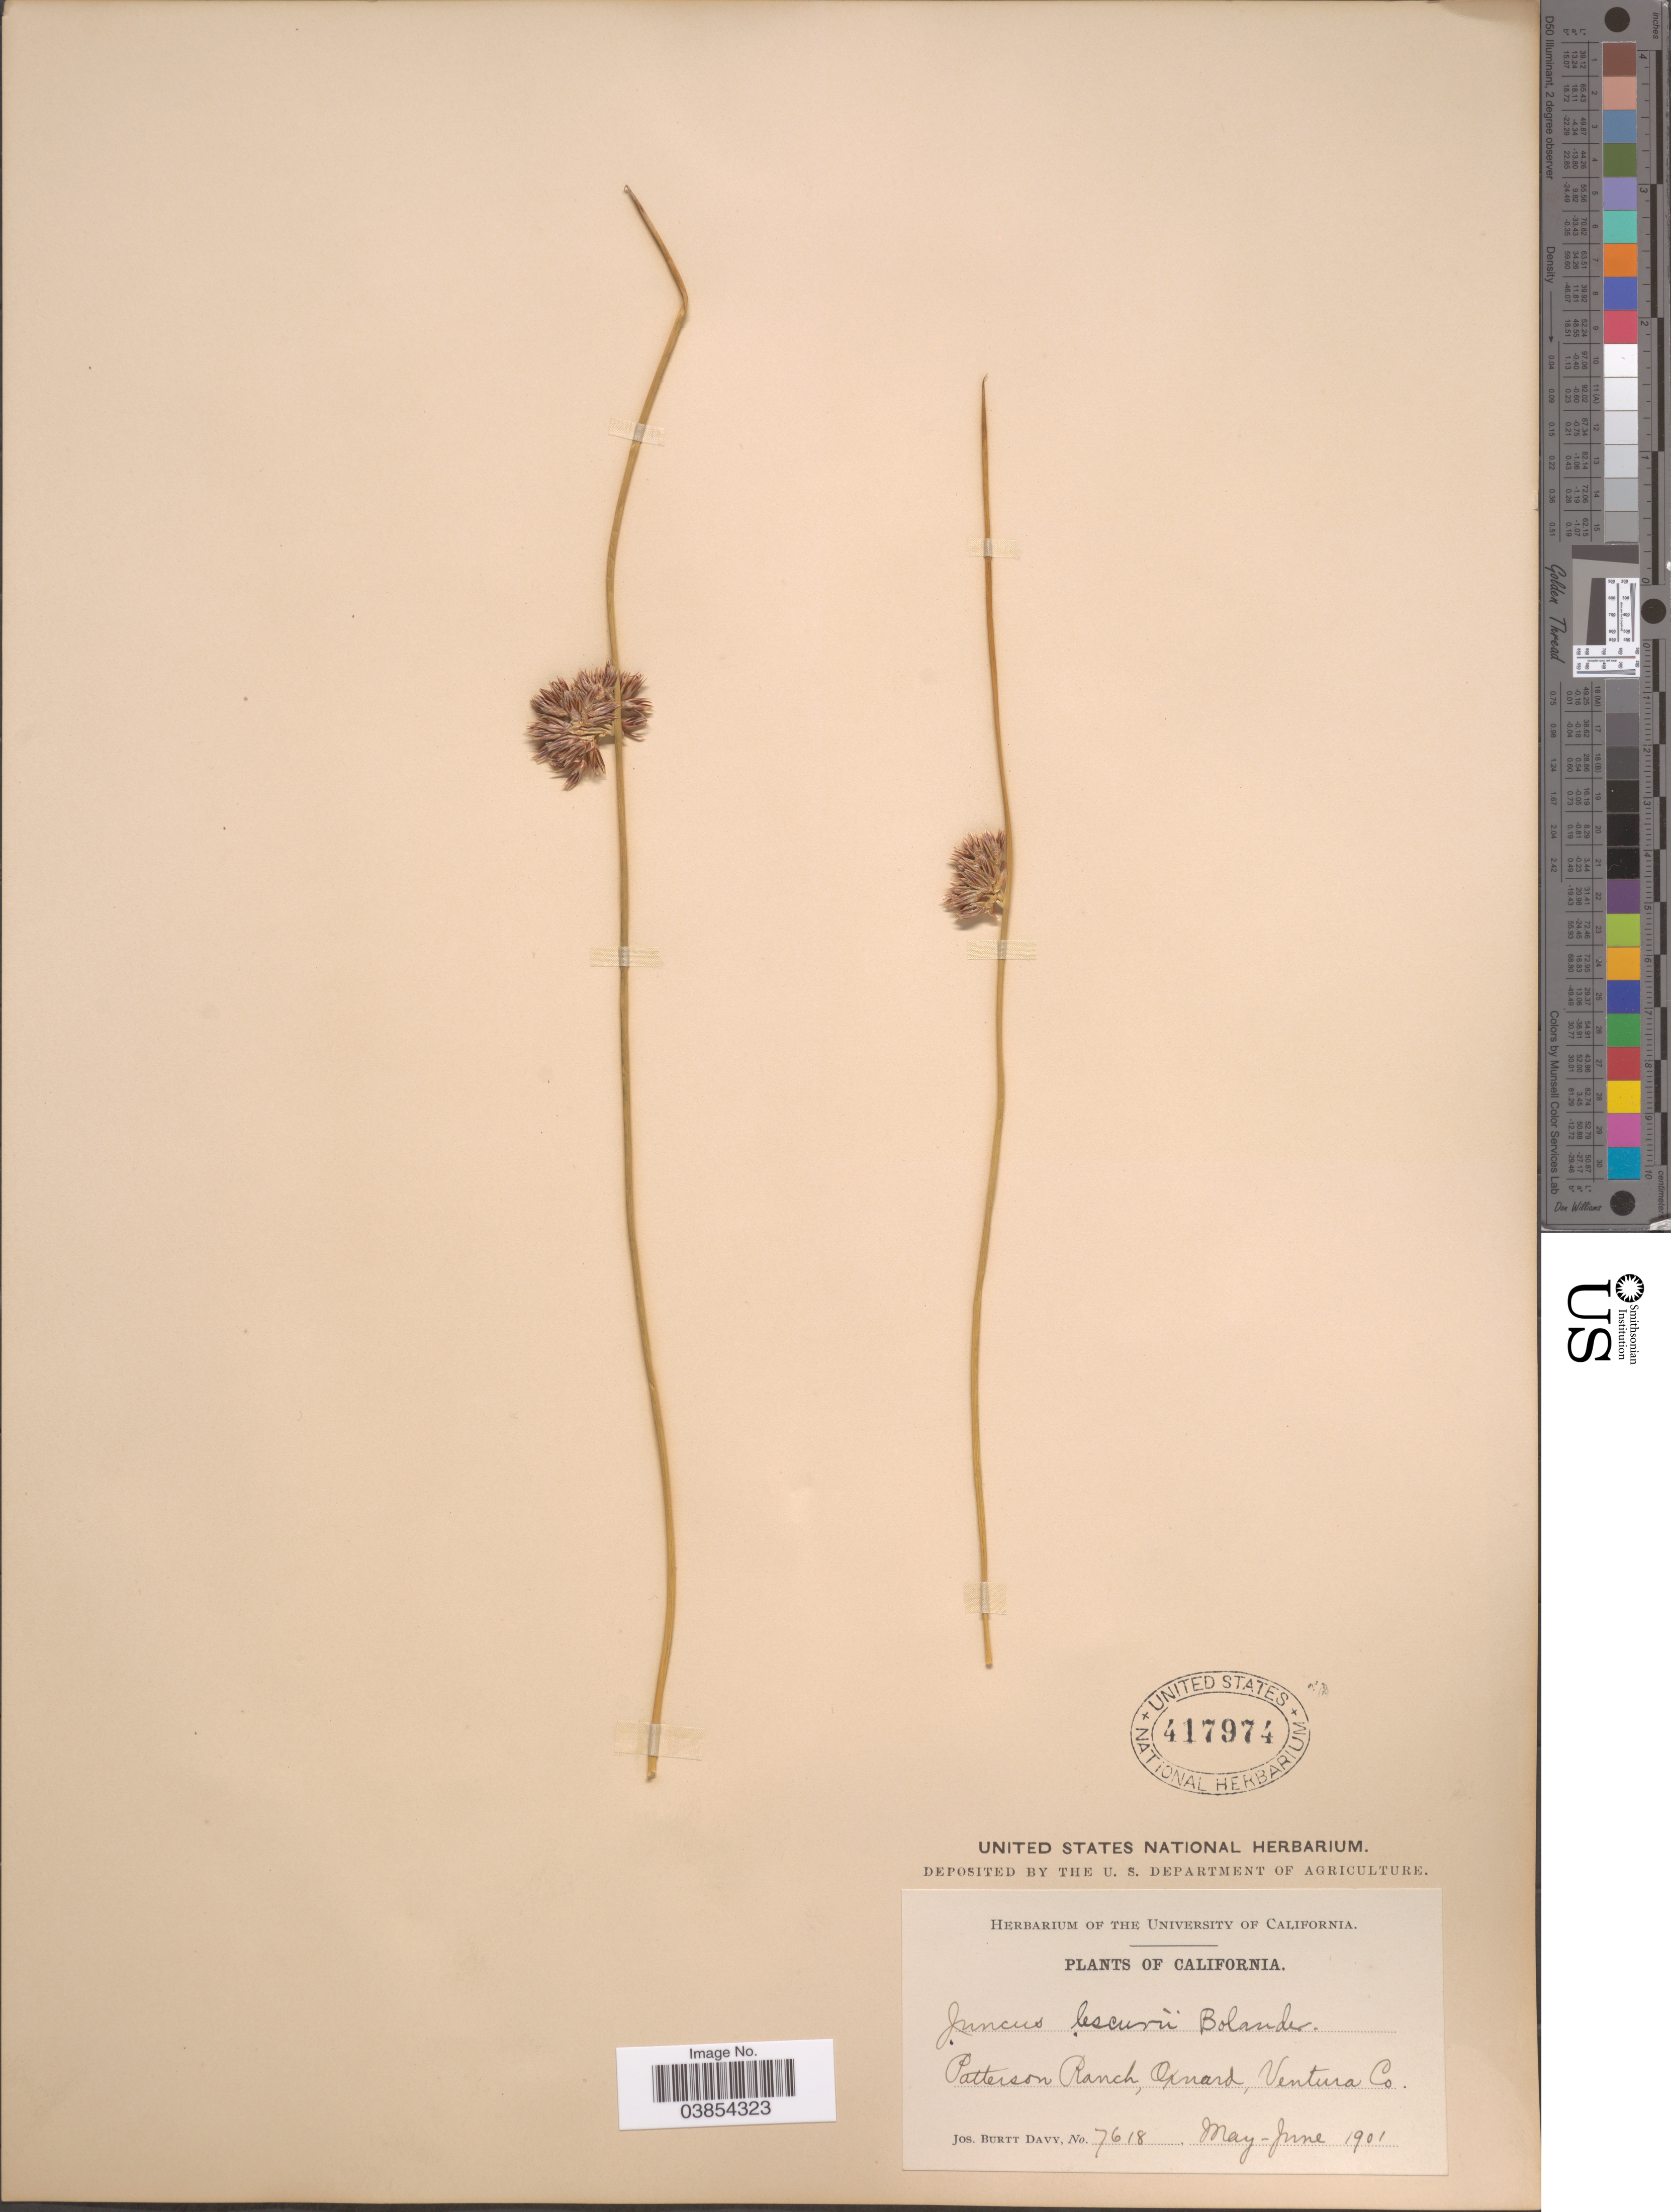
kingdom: Plantae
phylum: Tracheophyta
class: Liliopsida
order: Poales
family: Juncaceae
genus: Juncus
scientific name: Juncus lesueurii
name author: Bol.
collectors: J. Burtt Davy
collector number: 7618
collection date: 1901-05/1901-06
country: United States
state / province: California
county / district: Ventura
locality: Patterson Ranch, Oxnard, Ventura Co.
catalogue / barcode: US 417974